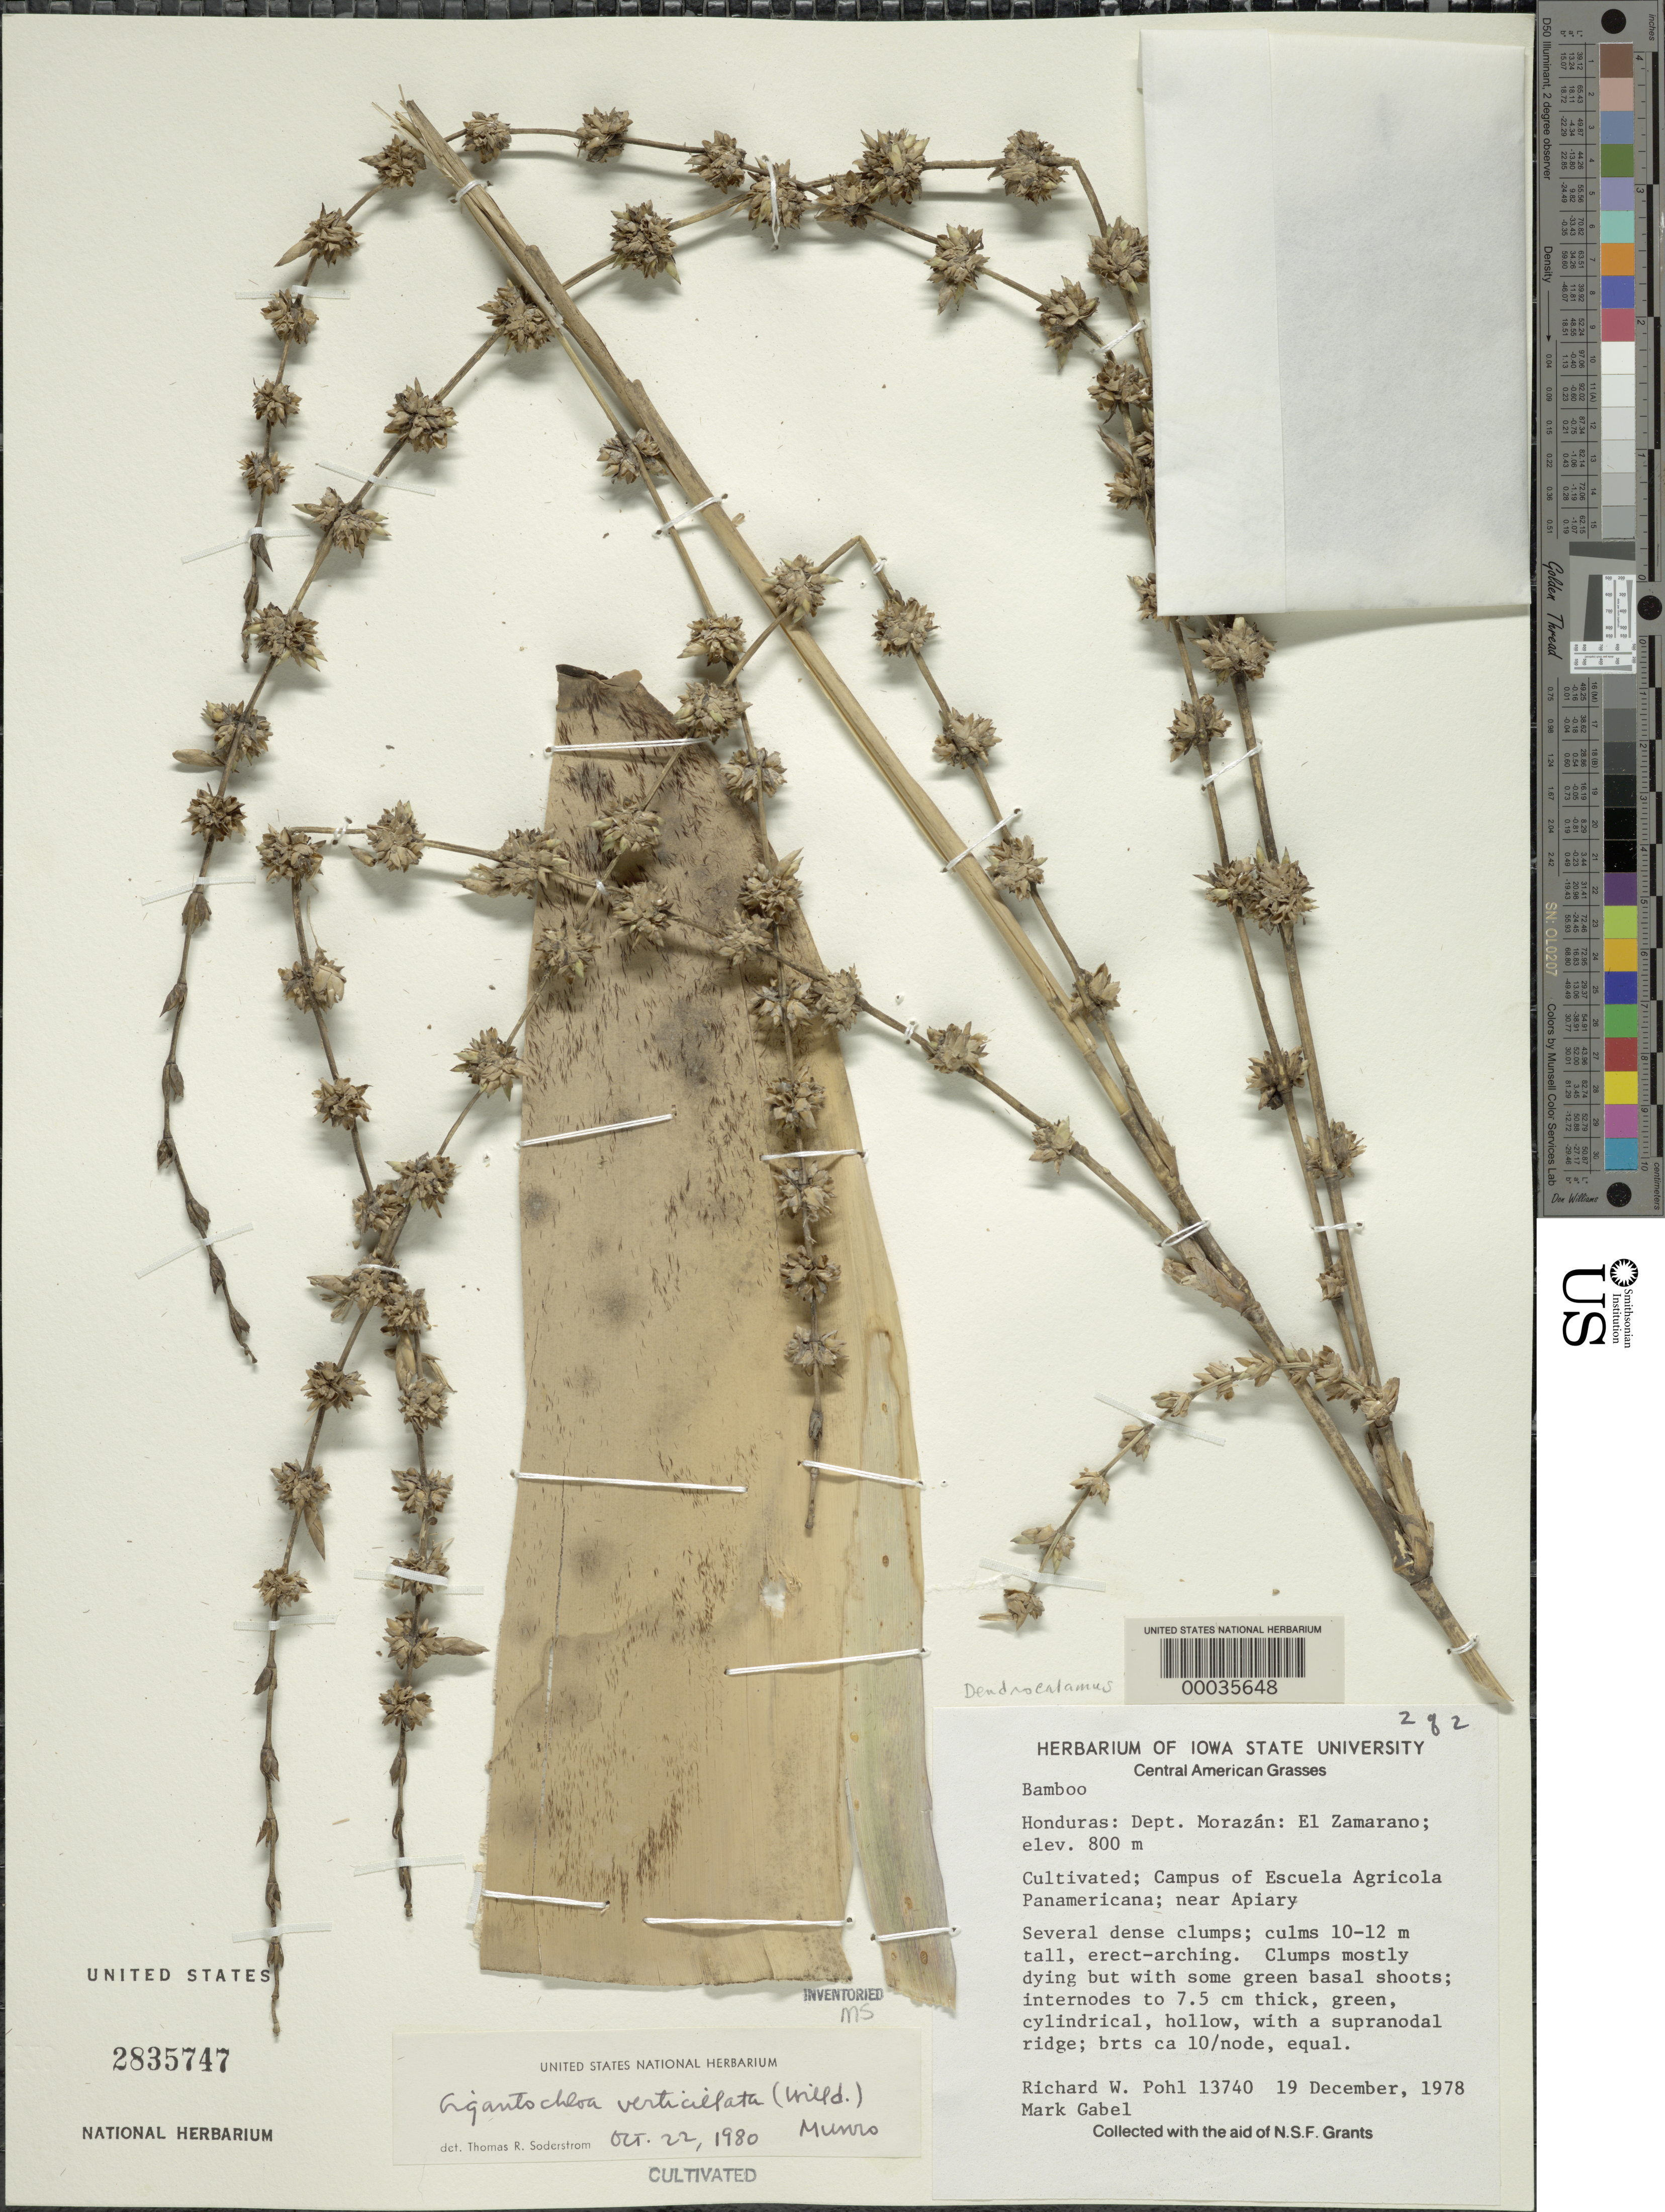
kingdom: Plantae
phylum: Tracheophyta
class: Liliopsida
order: Poales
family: Poaceae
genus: Dendrocalamus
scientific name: Dendrocalamus verticillata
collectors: R. W. Pohl & M. Gabel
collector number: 13740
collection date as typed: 19 Dec 1978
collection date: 1978-12-19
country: Honduras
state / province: Fco. Morazán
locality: El Zamorano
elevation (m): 800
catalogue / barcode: US 2835747